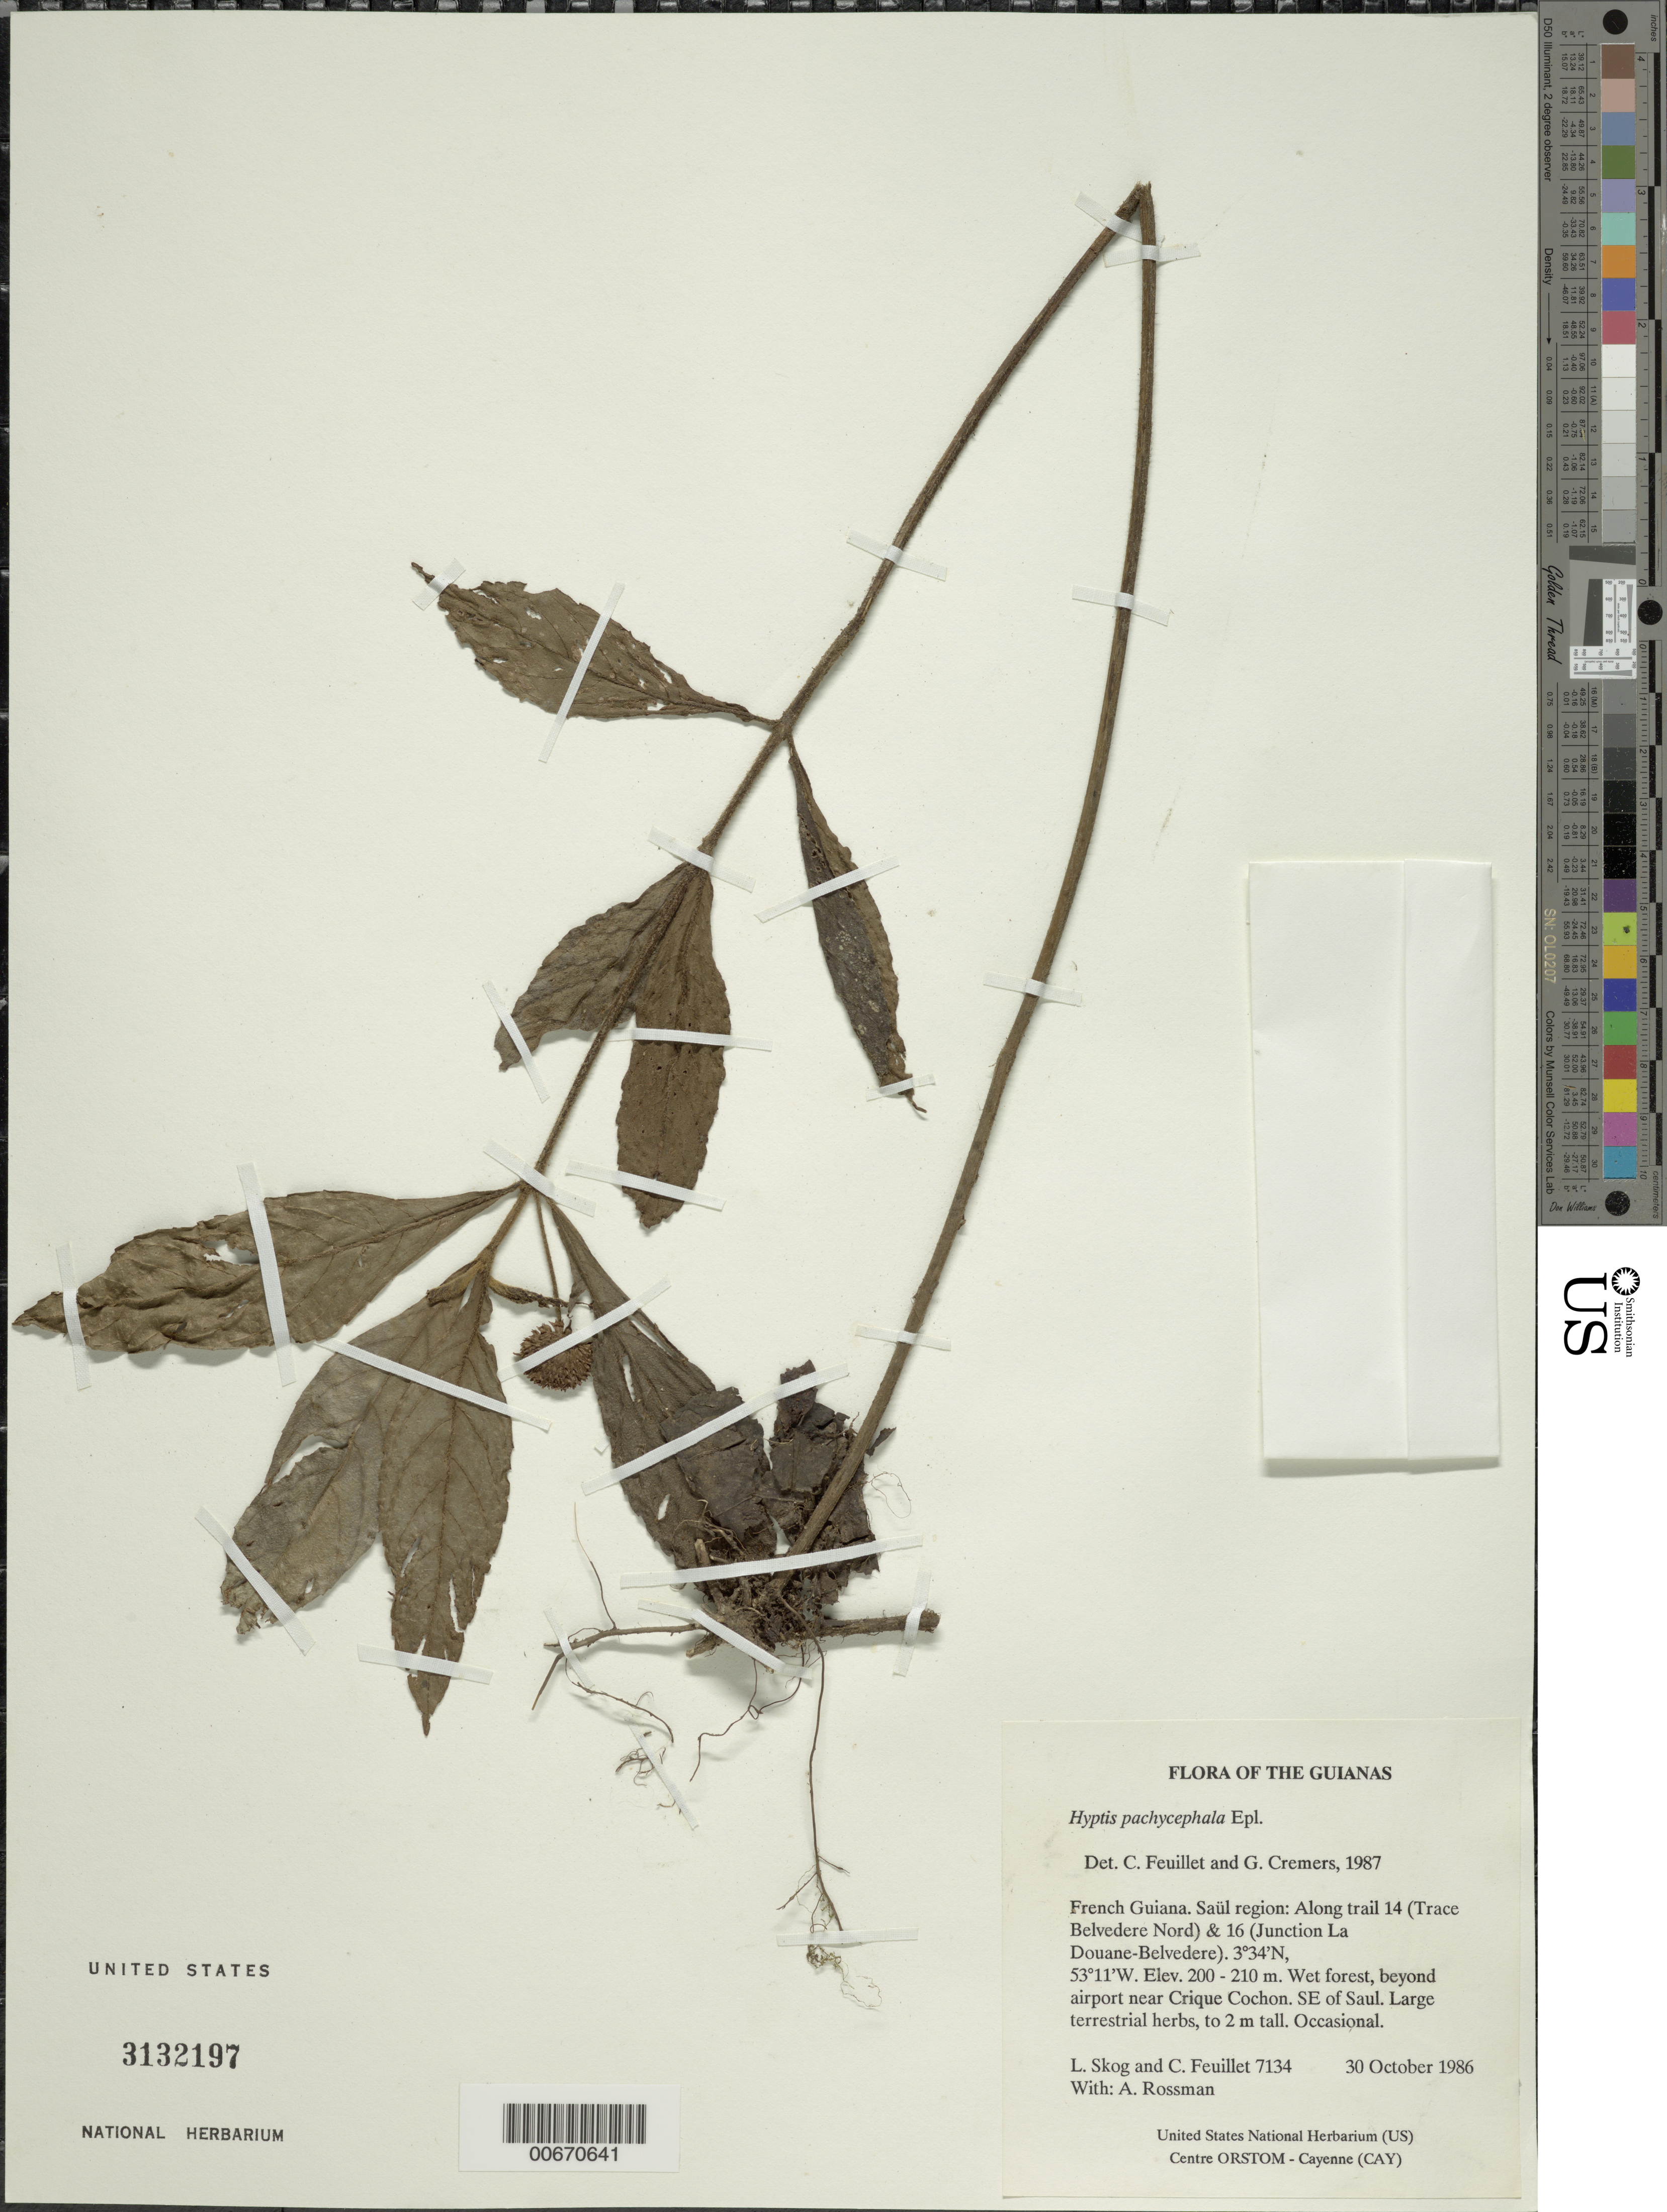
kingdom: Plantae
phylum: Tracheophyta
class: Magnoliopsida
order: Lamiales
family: Lamiaceae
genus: Hyptis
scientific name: Hyptis pachycephala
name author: Epling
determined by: Feuillet, C.; Cremers, G.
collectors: L. E. Skog, C. Feuillet & A. Rossman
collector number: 7134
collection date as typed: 30 October 1986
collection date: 1986-10-30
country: French Guiana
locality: SE of Saül along trail 14 (Trace Belvedere Nord) & 16 (Junction La Douane-Belvedere)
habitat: Wet forest, beyond airport near Crique Cochon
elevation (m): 200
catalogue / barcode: US 3132197